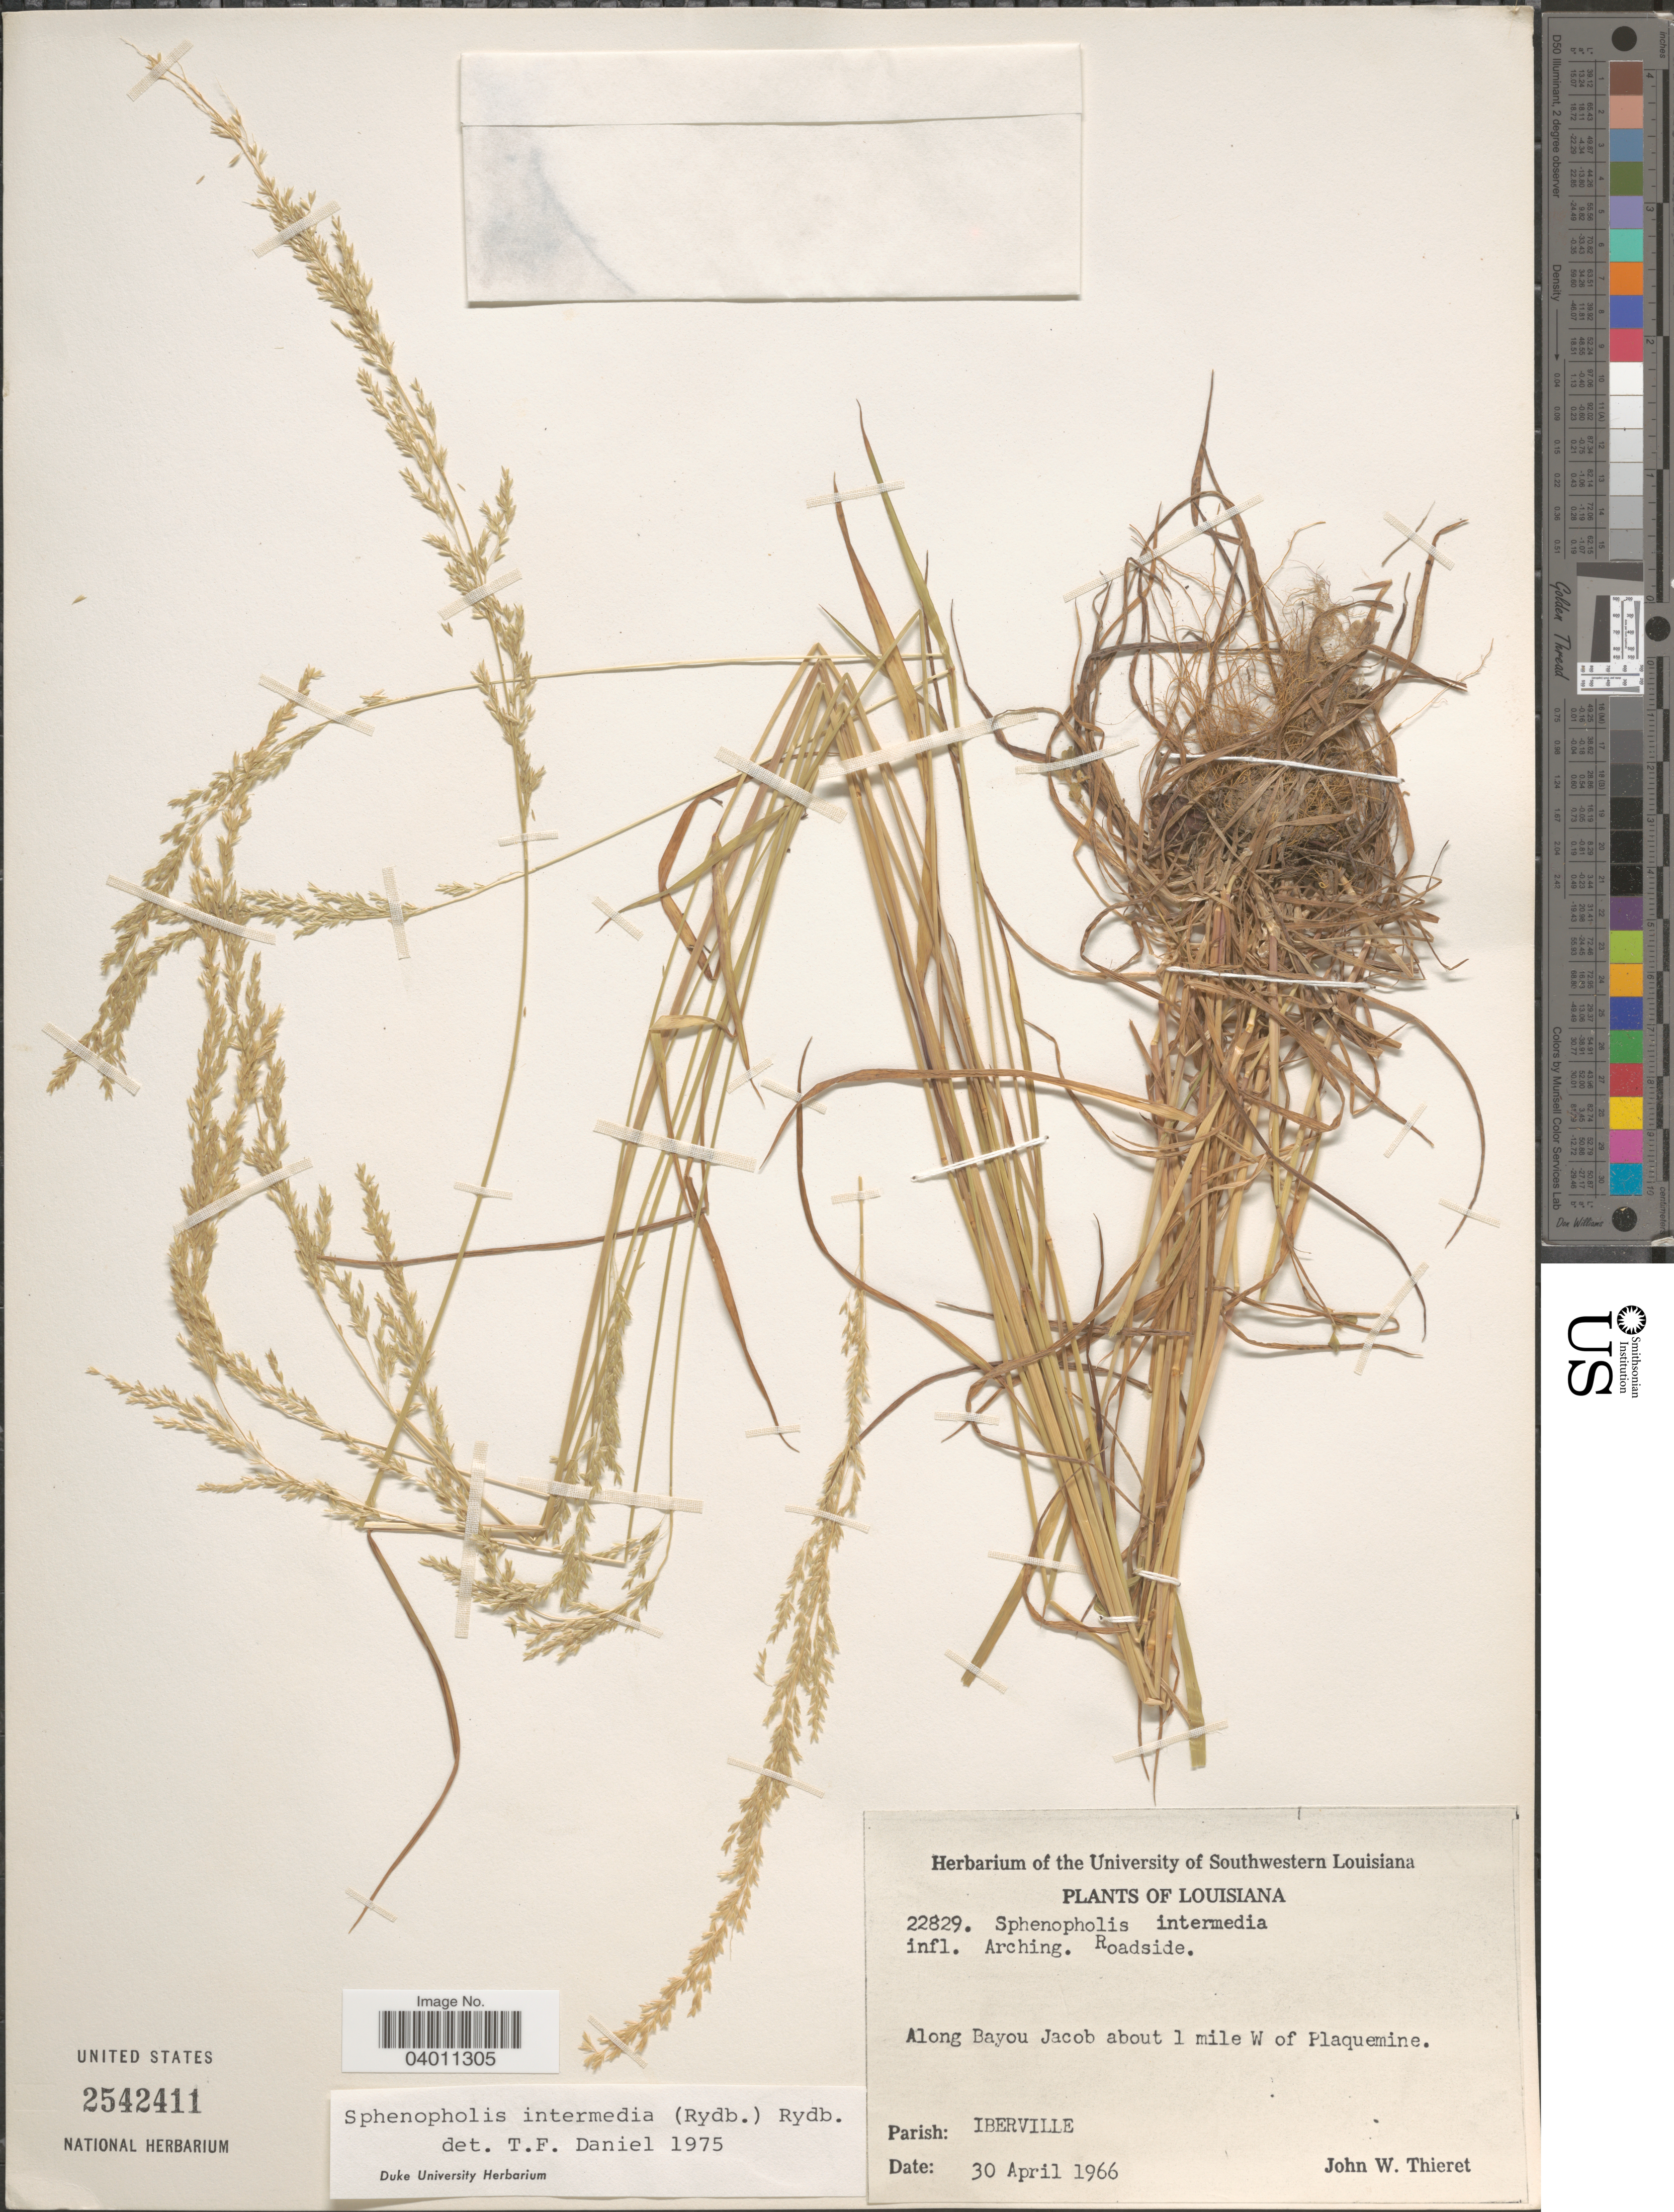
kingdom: Plantae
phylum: Tracheophyta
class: Liliopsida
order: Poales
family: Poaceae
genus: Sphenopholis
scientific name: Sphenopholis intermedia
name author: (Rydb.) Rydb.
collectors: J. W. Thieret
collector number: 22829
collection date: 1966-04-30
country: United States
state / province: Louisiana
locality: Along Bayou Jacob about 1 mile W of Plaquemine. Parish: Iberville.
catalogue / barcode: US 2542411